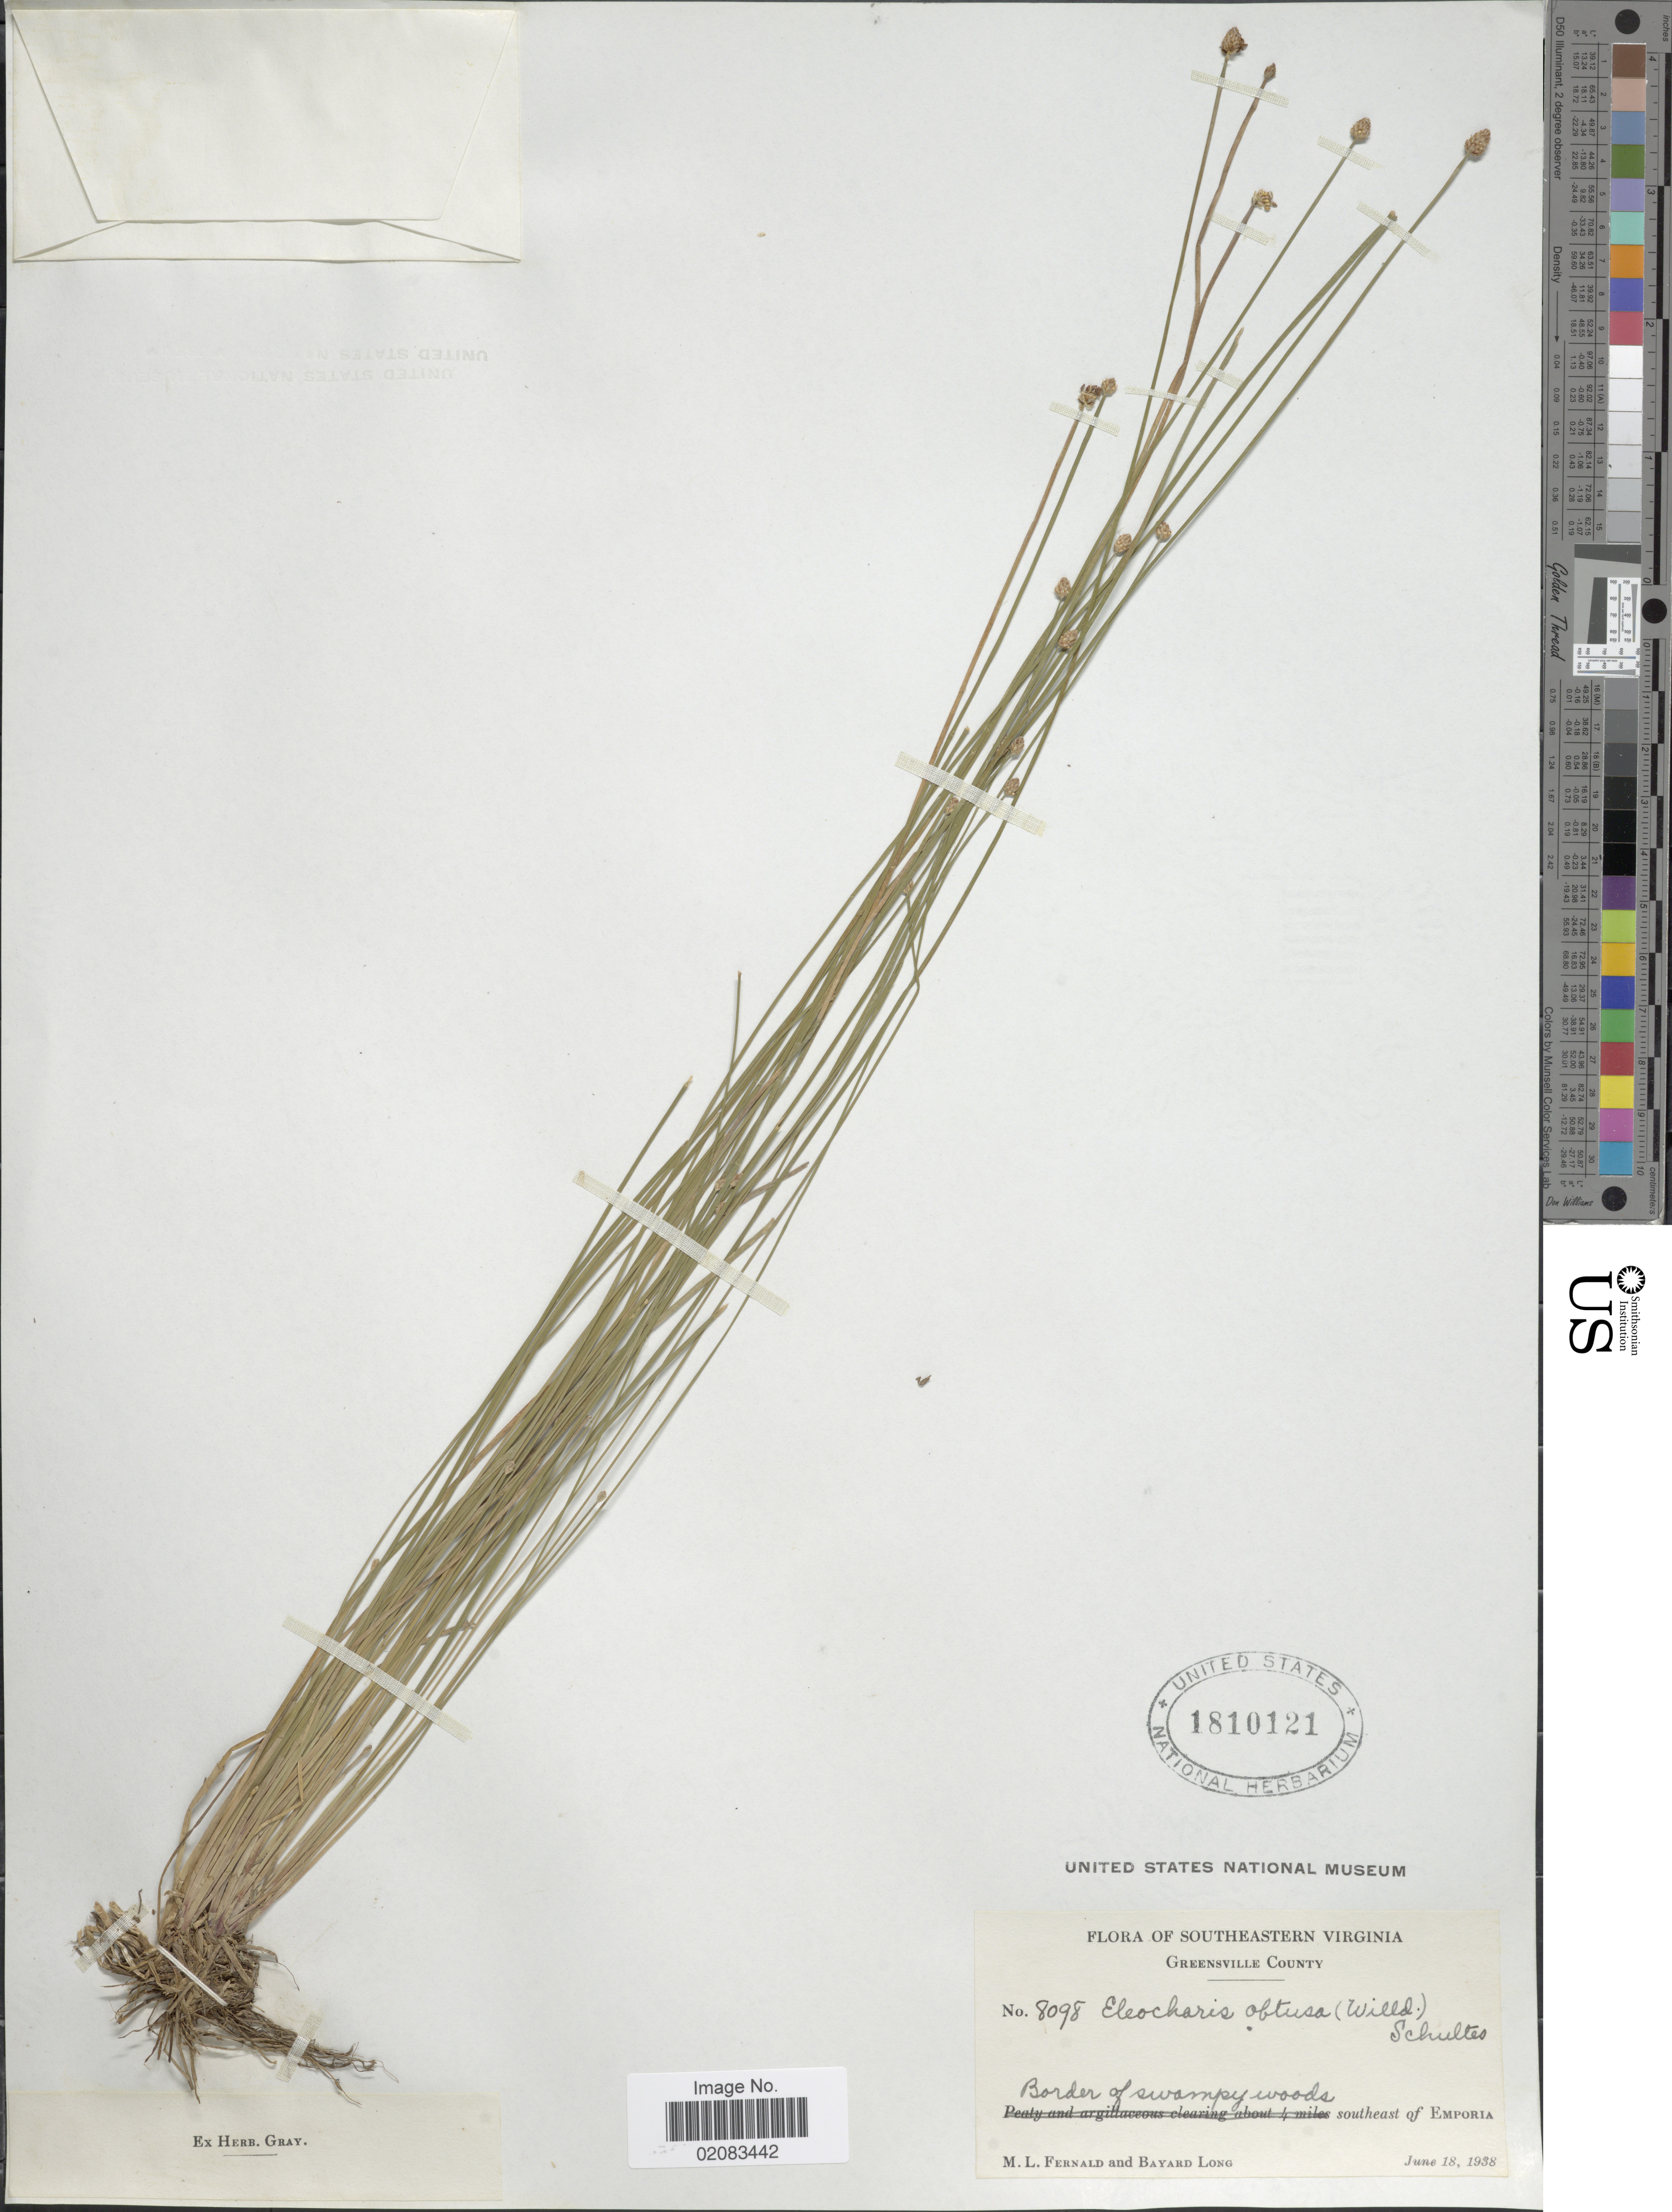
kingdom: Plantae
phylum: Tracheophyta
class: Liliopsida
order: Poales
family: Cyperaceae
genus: Eleocharis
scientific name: Eleocharis obtusa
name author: (Willd.) Schult.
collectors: M. L. Fernald & B. Long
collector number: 8098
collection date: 1938-06-18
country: United States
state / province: Virginia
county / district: Greensville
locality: Southeastern Virginia, Greensville County, Border of swampy woods southeast of Emporia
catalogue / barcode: US 1810121